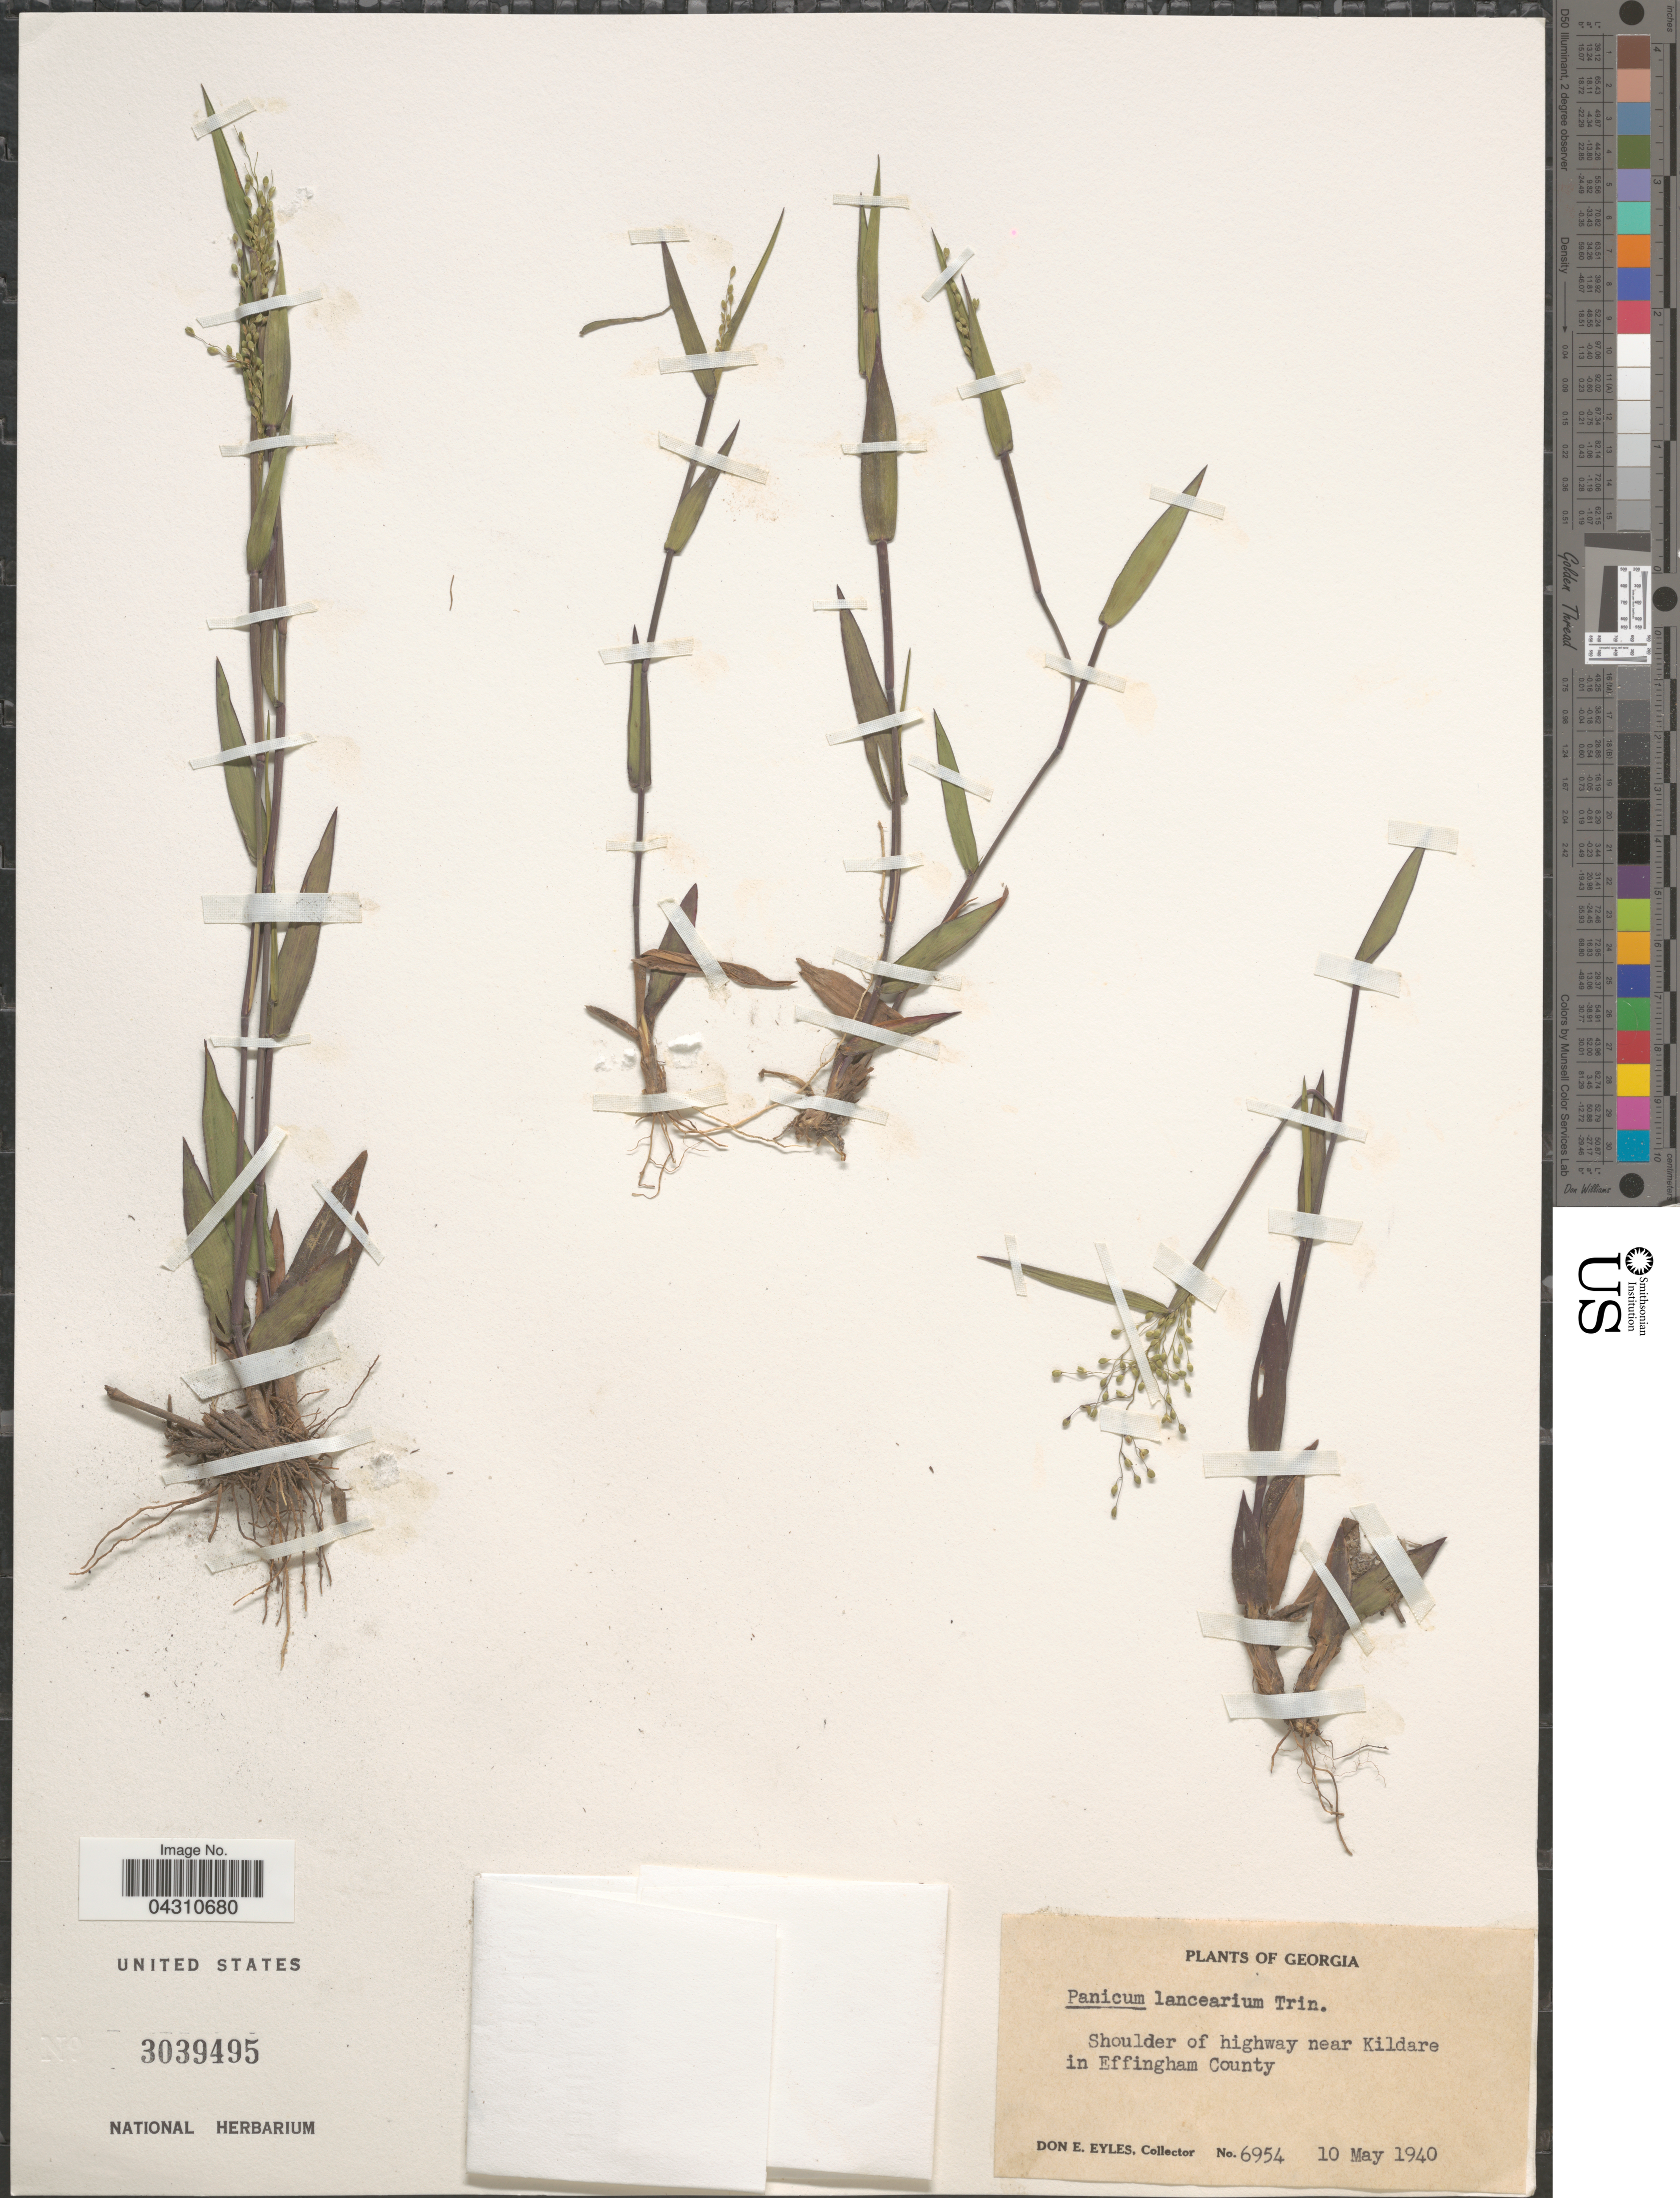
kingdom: Plantae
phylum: Tracheophyta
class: Liliopsida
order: Poales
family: Poaceae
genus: Dichanthelium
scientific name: Dichanthelium portoricense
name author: (Desv. ex Ham.) B.F. Hansen & Wunderlin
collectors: D. Eyles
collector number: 6954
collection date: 1940-05-10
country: United States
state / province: Georgia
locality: Shoulder of highway near Kildare in Effingham County.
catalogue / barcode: US 3039495